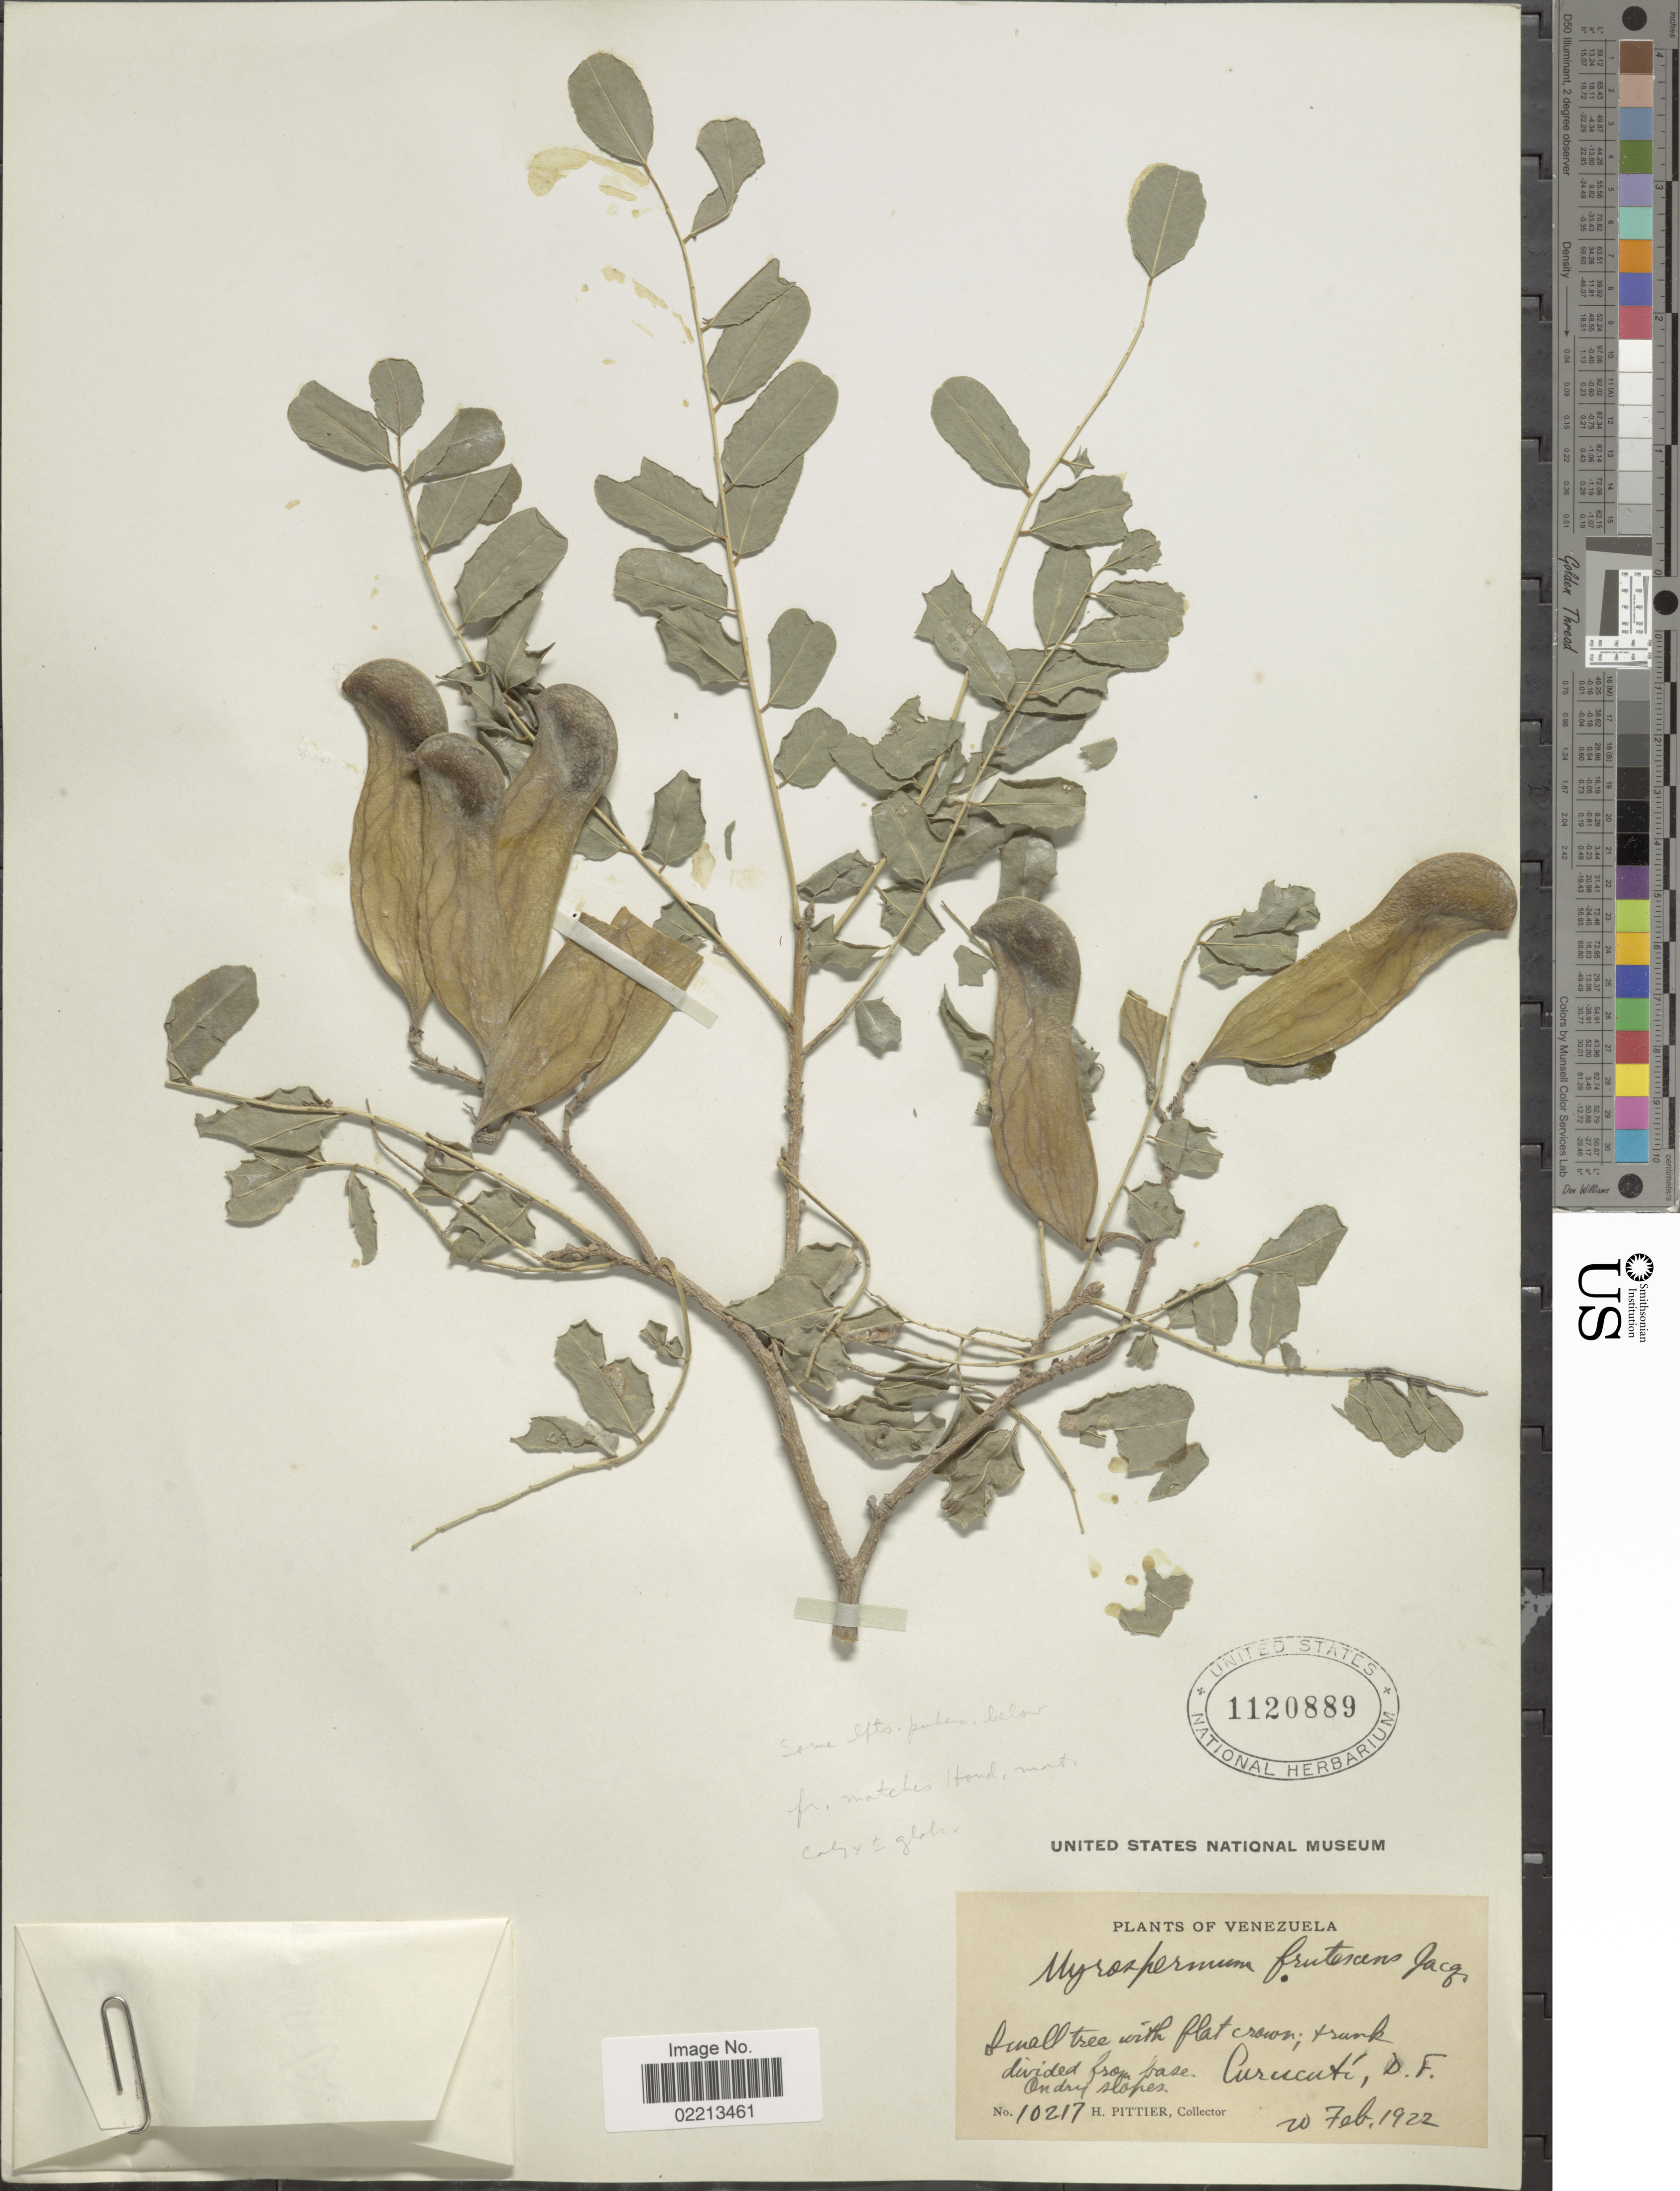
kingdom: Plantae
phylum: Tracheophyta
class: Magnoliopsida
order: Fabales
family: Fabaceae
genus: Myrospermum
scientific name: Myrospermum frutescens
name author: Jacq.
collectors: H. F. Pittier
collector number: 10217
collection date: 1922-02-20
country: Venezuela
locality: Curcuti, D.F.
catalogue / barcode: US 1120889